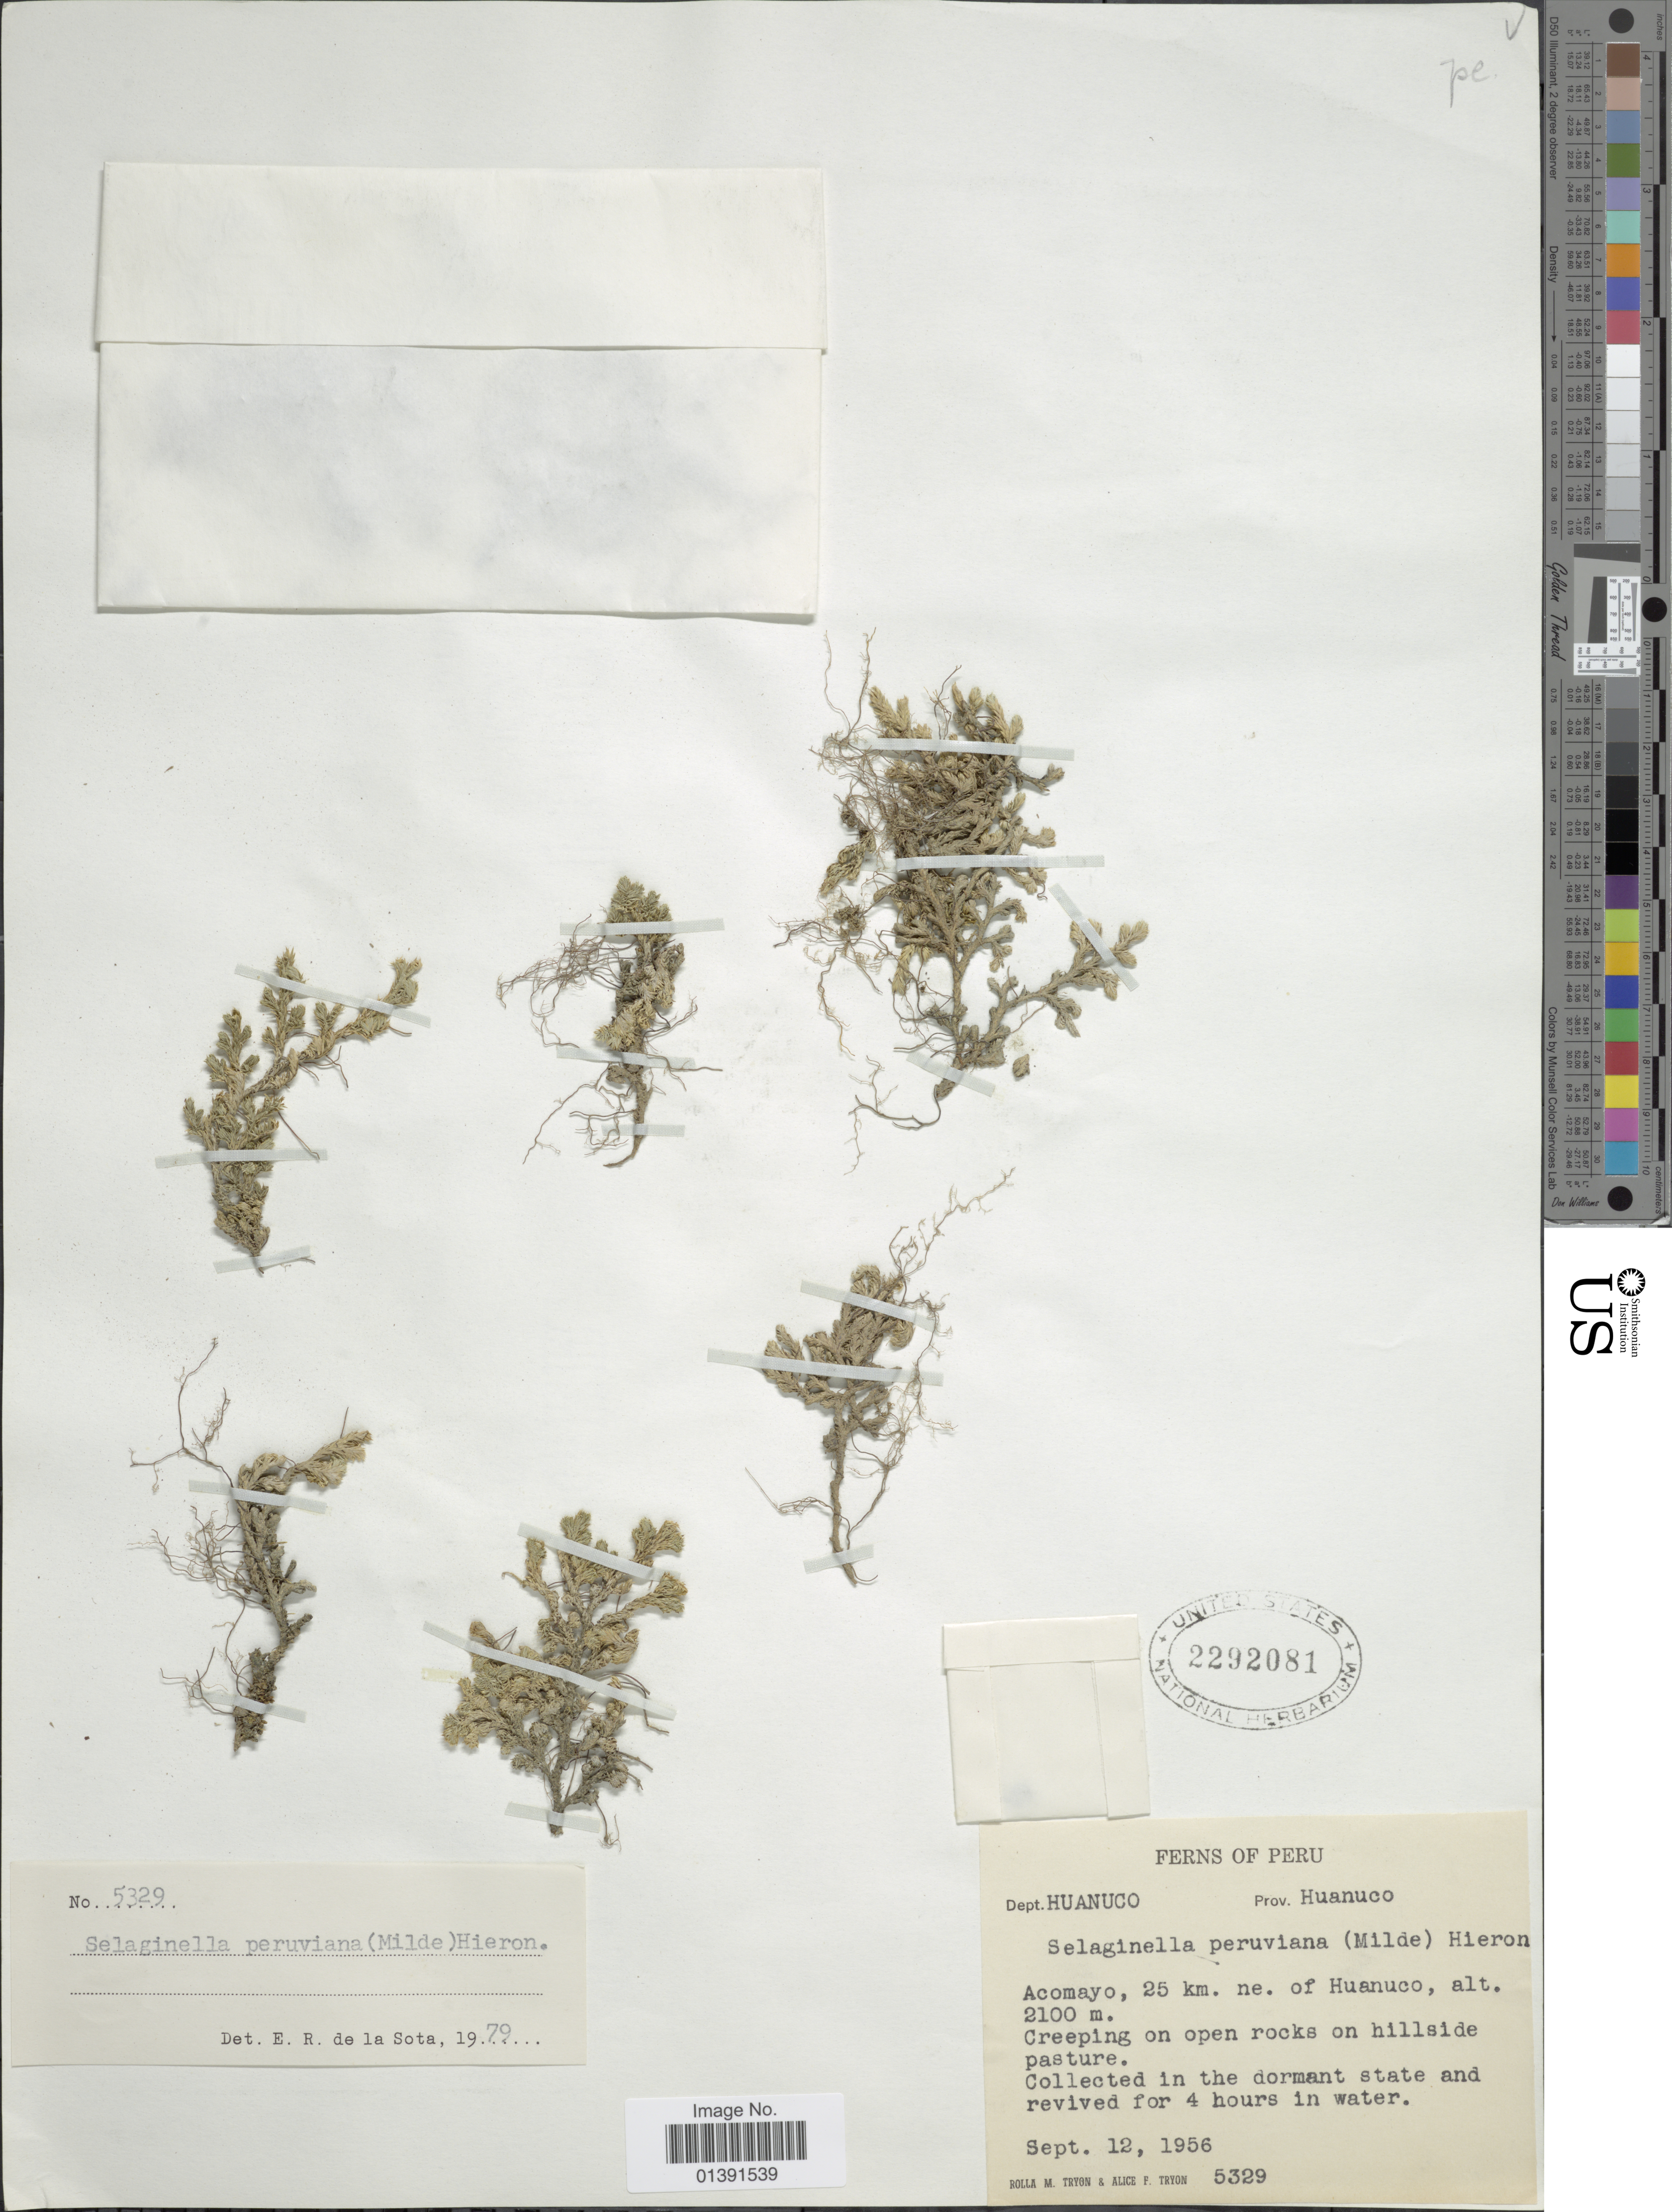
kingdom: Plantae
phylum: Tracheophyta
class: Lycopodiopsida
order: Selaginellales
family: Selaginellaceae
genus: Selaginella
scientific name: Selaginella peruviana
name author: (Milde) Hieron.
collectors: R. M. Tryon & A. F. Tryon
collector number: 5329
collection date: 1956-09-12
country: Peru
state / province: Huánuco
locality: Dept. Huanuco, Acomayo, 25km ne. of Huanuco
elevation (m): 2100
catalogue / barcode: US 2292081